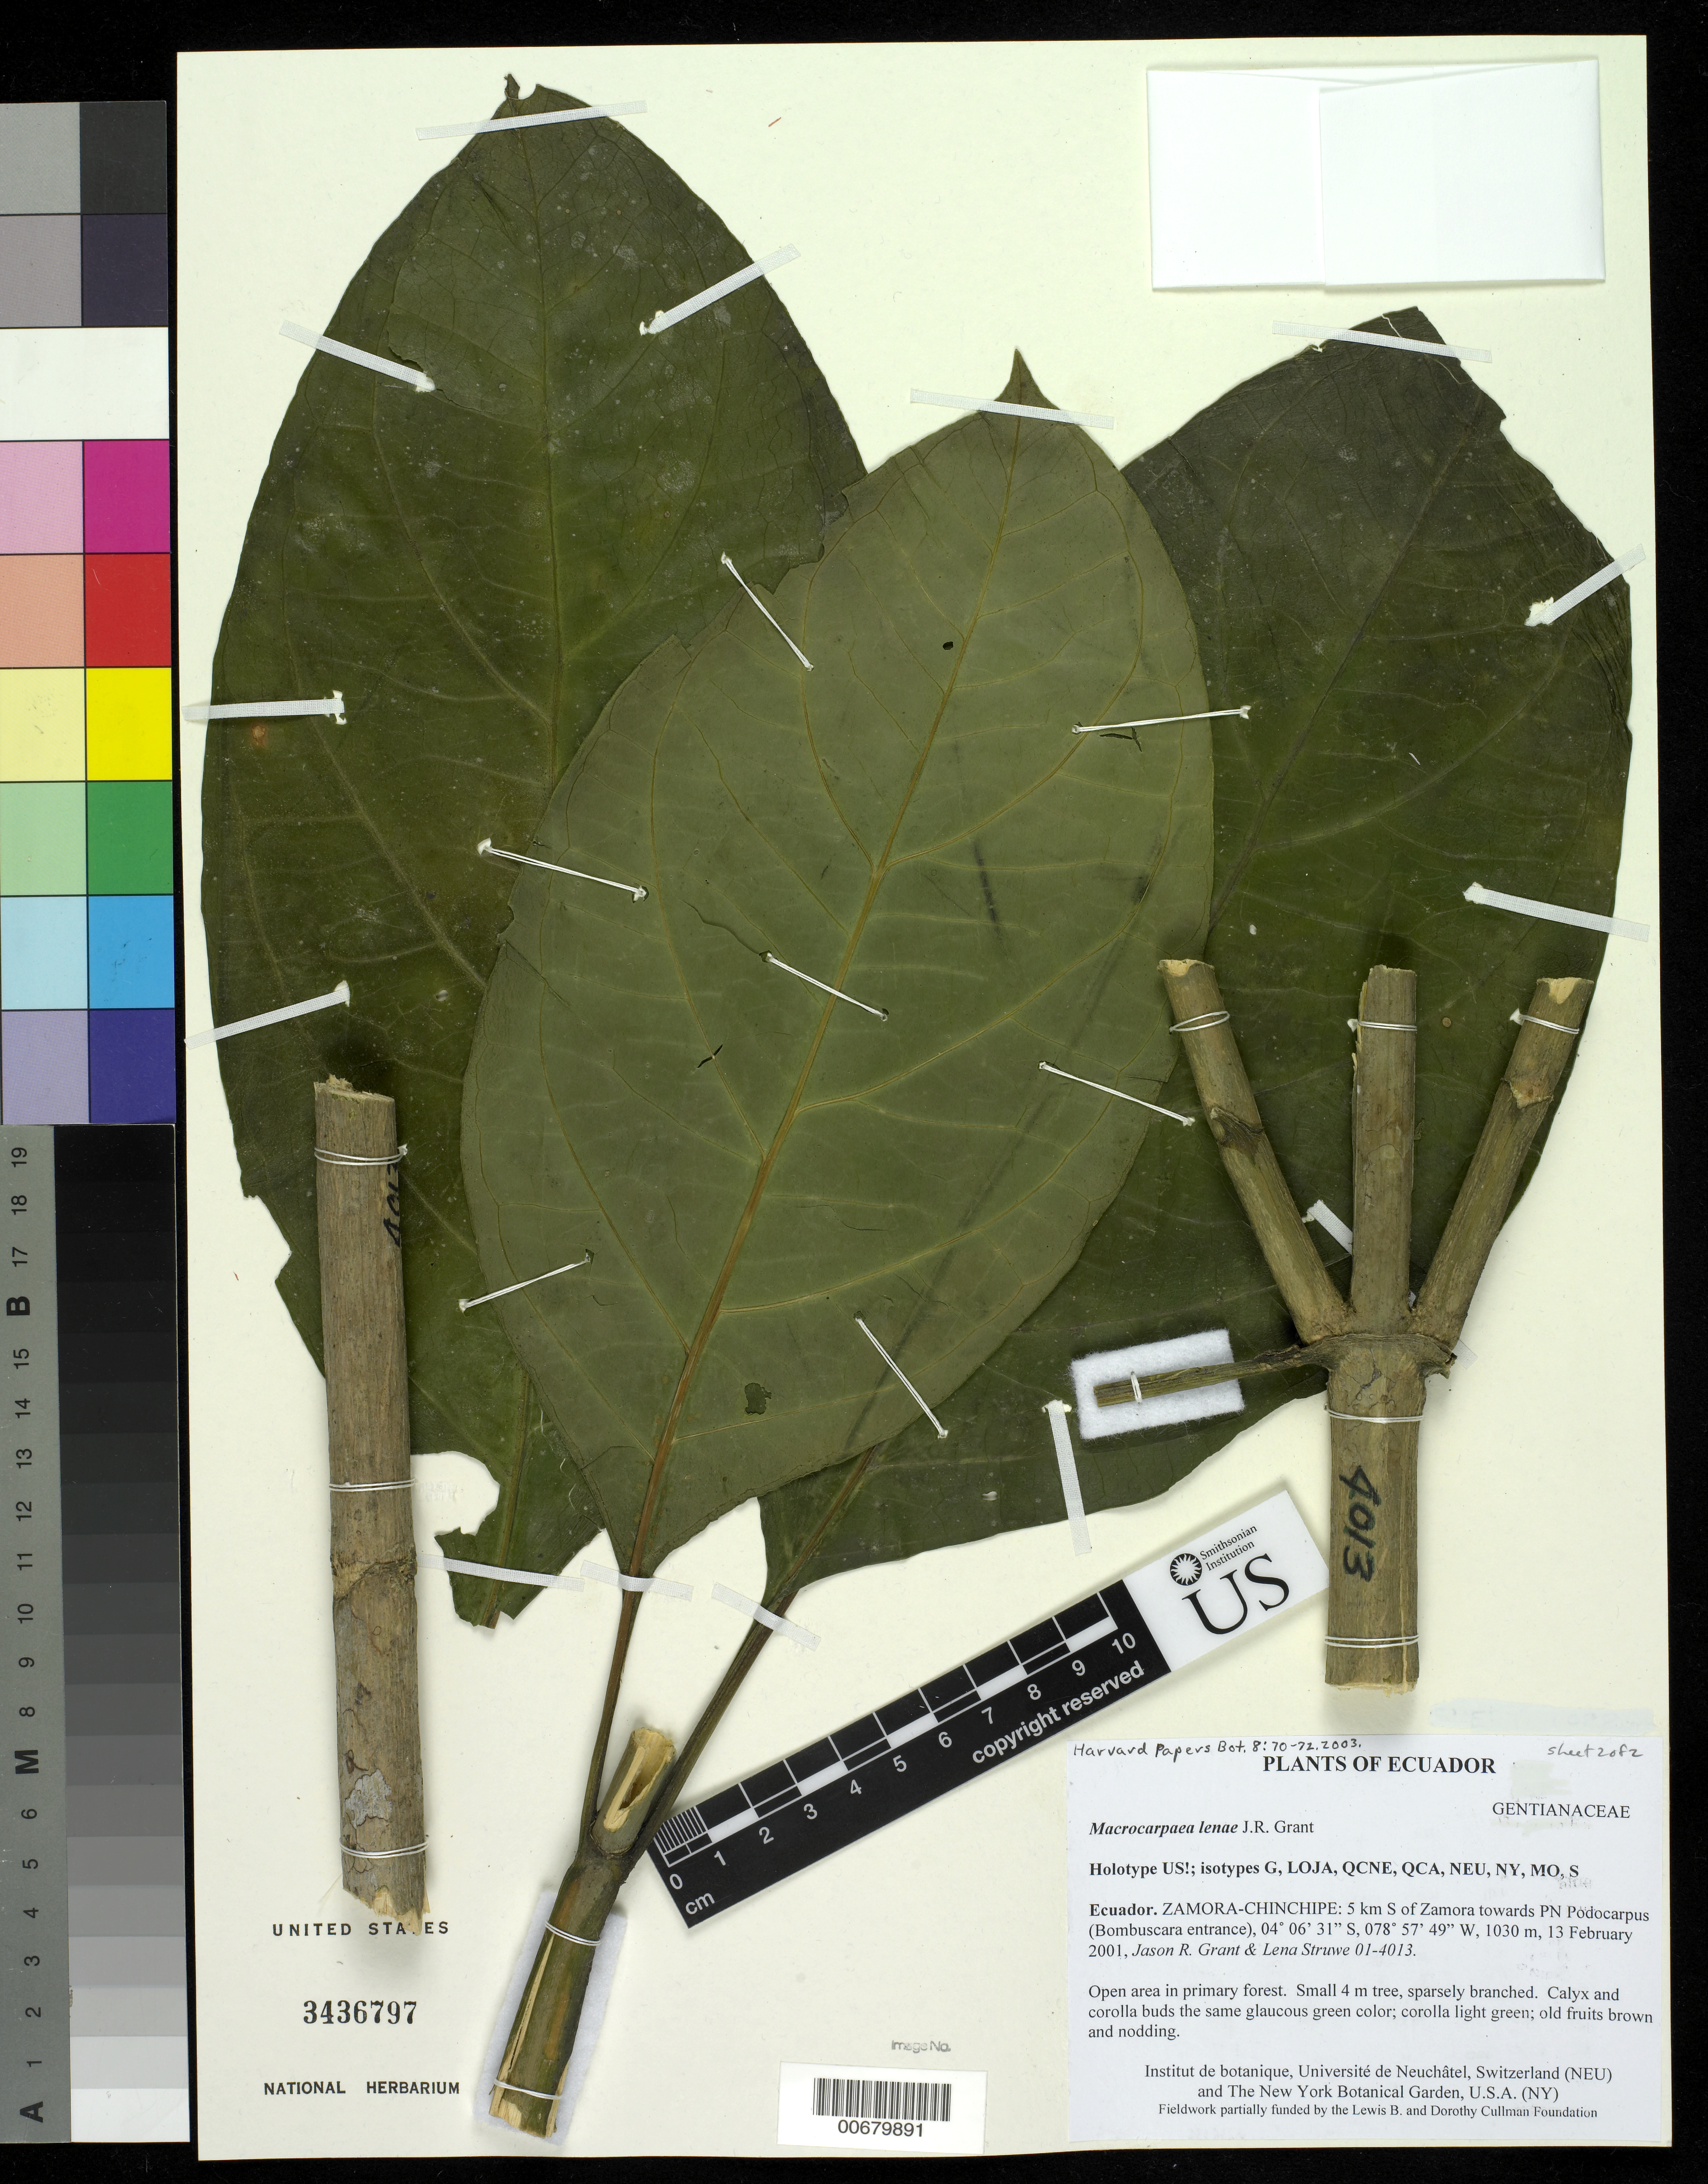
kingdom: Plantae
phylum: Tracheophyta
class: Magnoliopsida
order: Gentianales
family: Gentianaceae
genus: Macrocarpaea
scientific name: Macrocarpaea lenae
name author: J.R. Grant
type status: Holotype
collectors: J. R. Grant & L. Struwe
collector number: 01-4013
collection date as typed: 13 Feb 2001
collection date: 2001-02-13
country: Ecuador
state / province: Zamora-Chinchipe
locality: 5 km S of Zamora towards PN Podocarpus (Bombuscara entrance)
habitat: Open area in primary forest.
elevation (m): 1030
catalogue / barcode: US 3436797